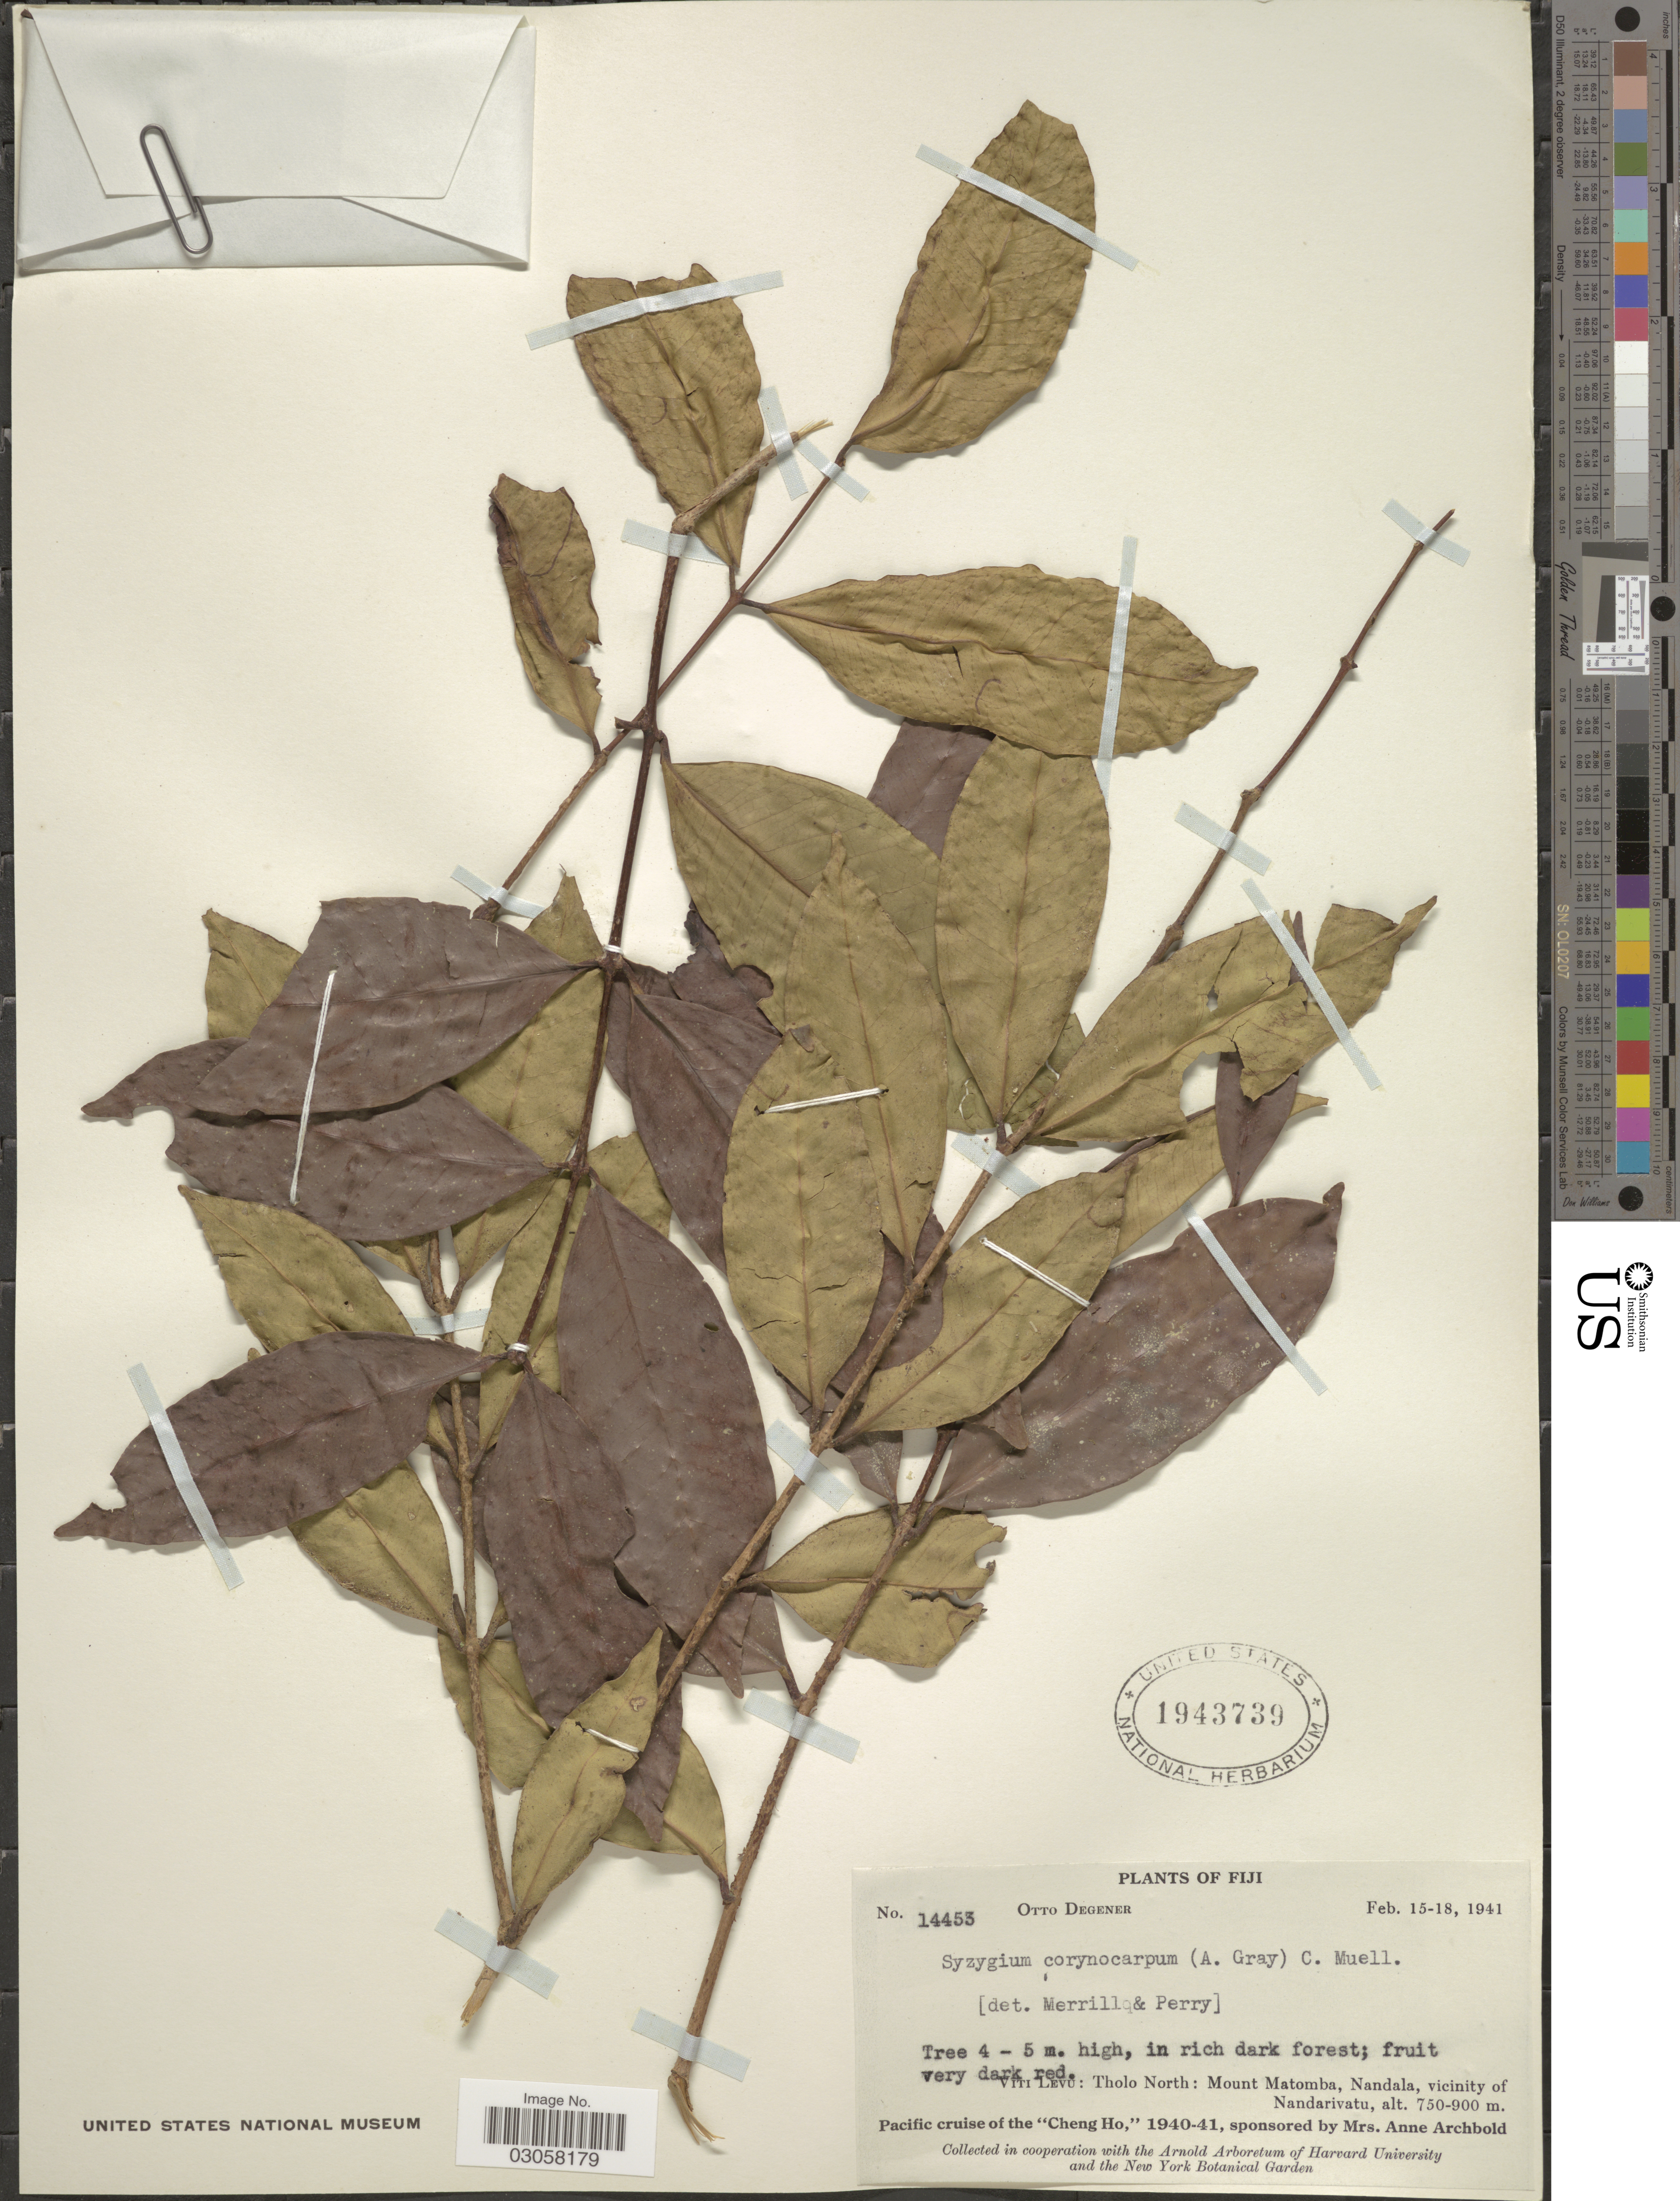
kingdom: Plantae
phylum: Tracheophyta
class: Magnoliopsida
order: Myrtales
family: Myrtaceae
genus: Syzygium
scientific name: Syzygium corynocarpum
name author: (A. Gray) Müll. Stuttg.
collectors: O. Degener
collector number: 14453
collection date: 1941-02-15/1941-02-18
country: Fiji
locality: Viti Levu: Tholo North: Mount Matomba, Nandala, vicinity of Nandarivatu.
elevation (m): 750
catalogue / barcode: US 1943739